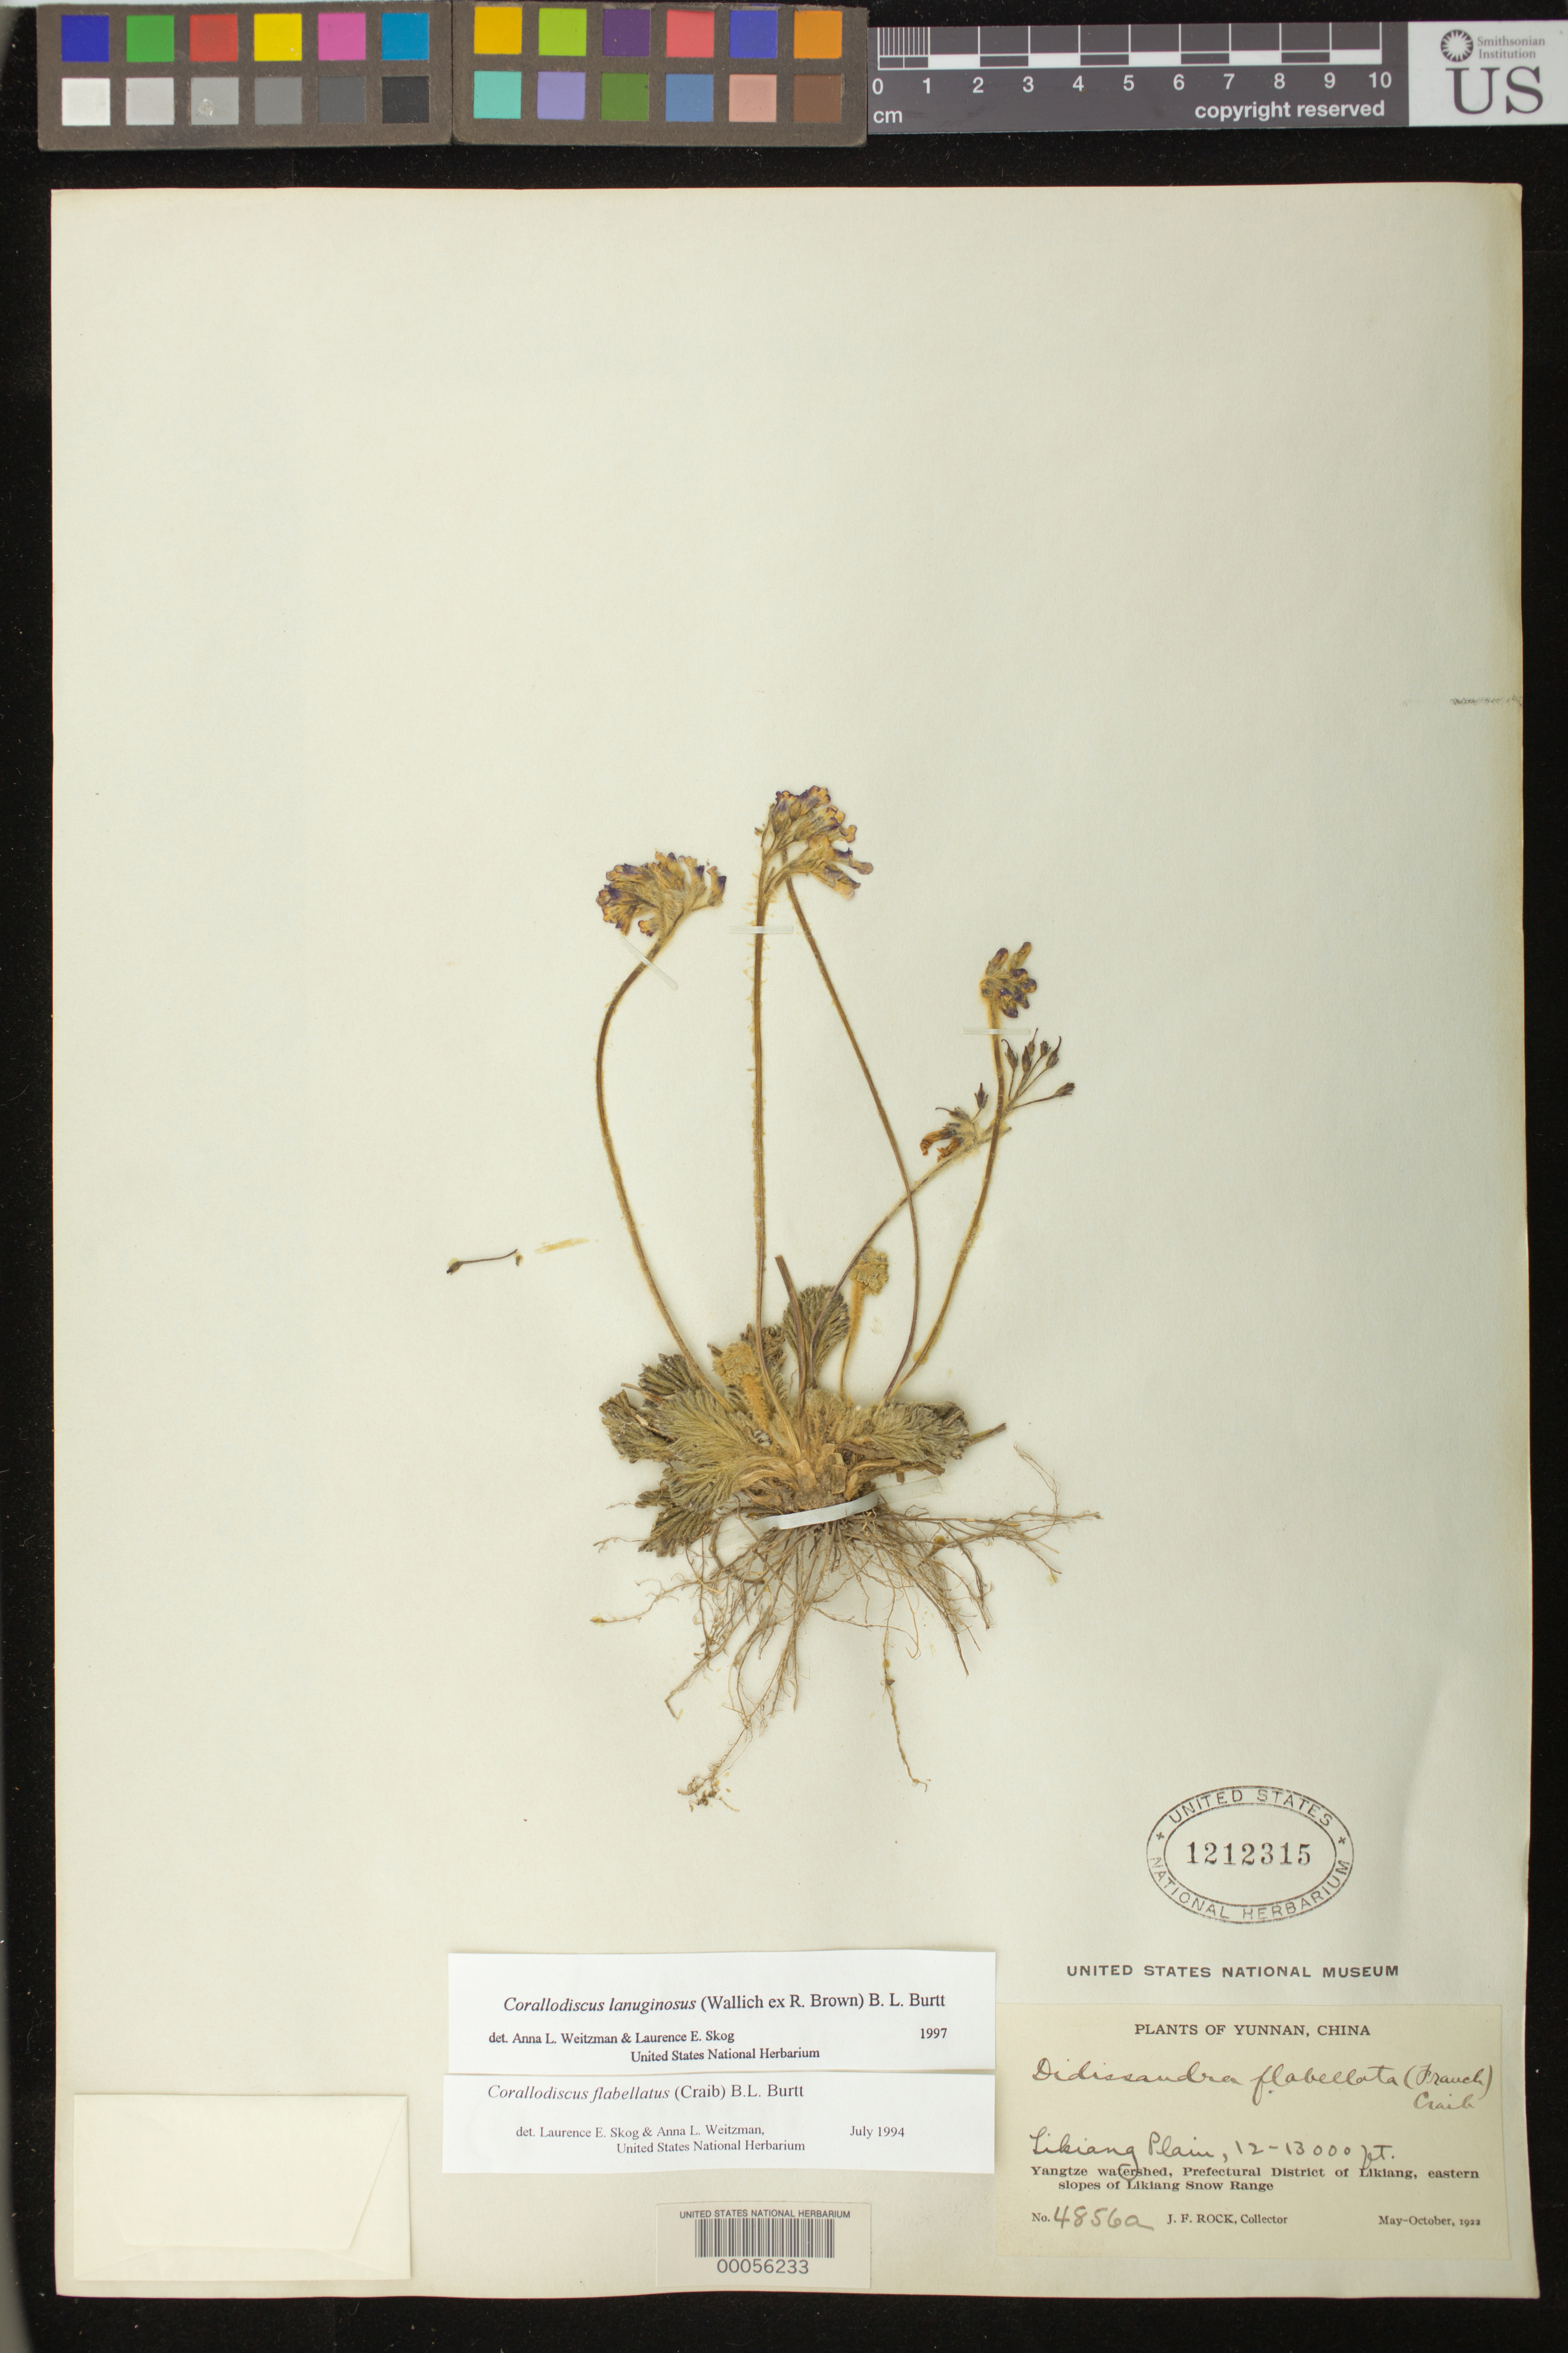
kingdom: Plantae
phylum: Tracheophyta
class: Magnoliopsida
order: Lamiales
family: Gesneriaceae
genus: Corallodiscus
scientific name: Corallodiscus flabellatus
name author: (Craib) B.L. Burtt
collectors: J. F. Rock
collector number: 4856 A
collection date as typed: May-Oct 1922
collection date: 1922-05/1922-10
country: China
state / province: Yunnan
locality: Likiang dist., Likiang plain, yangtze watershed, eastern slopes of likiang snow range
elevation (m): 3658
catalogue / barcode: US 1212315